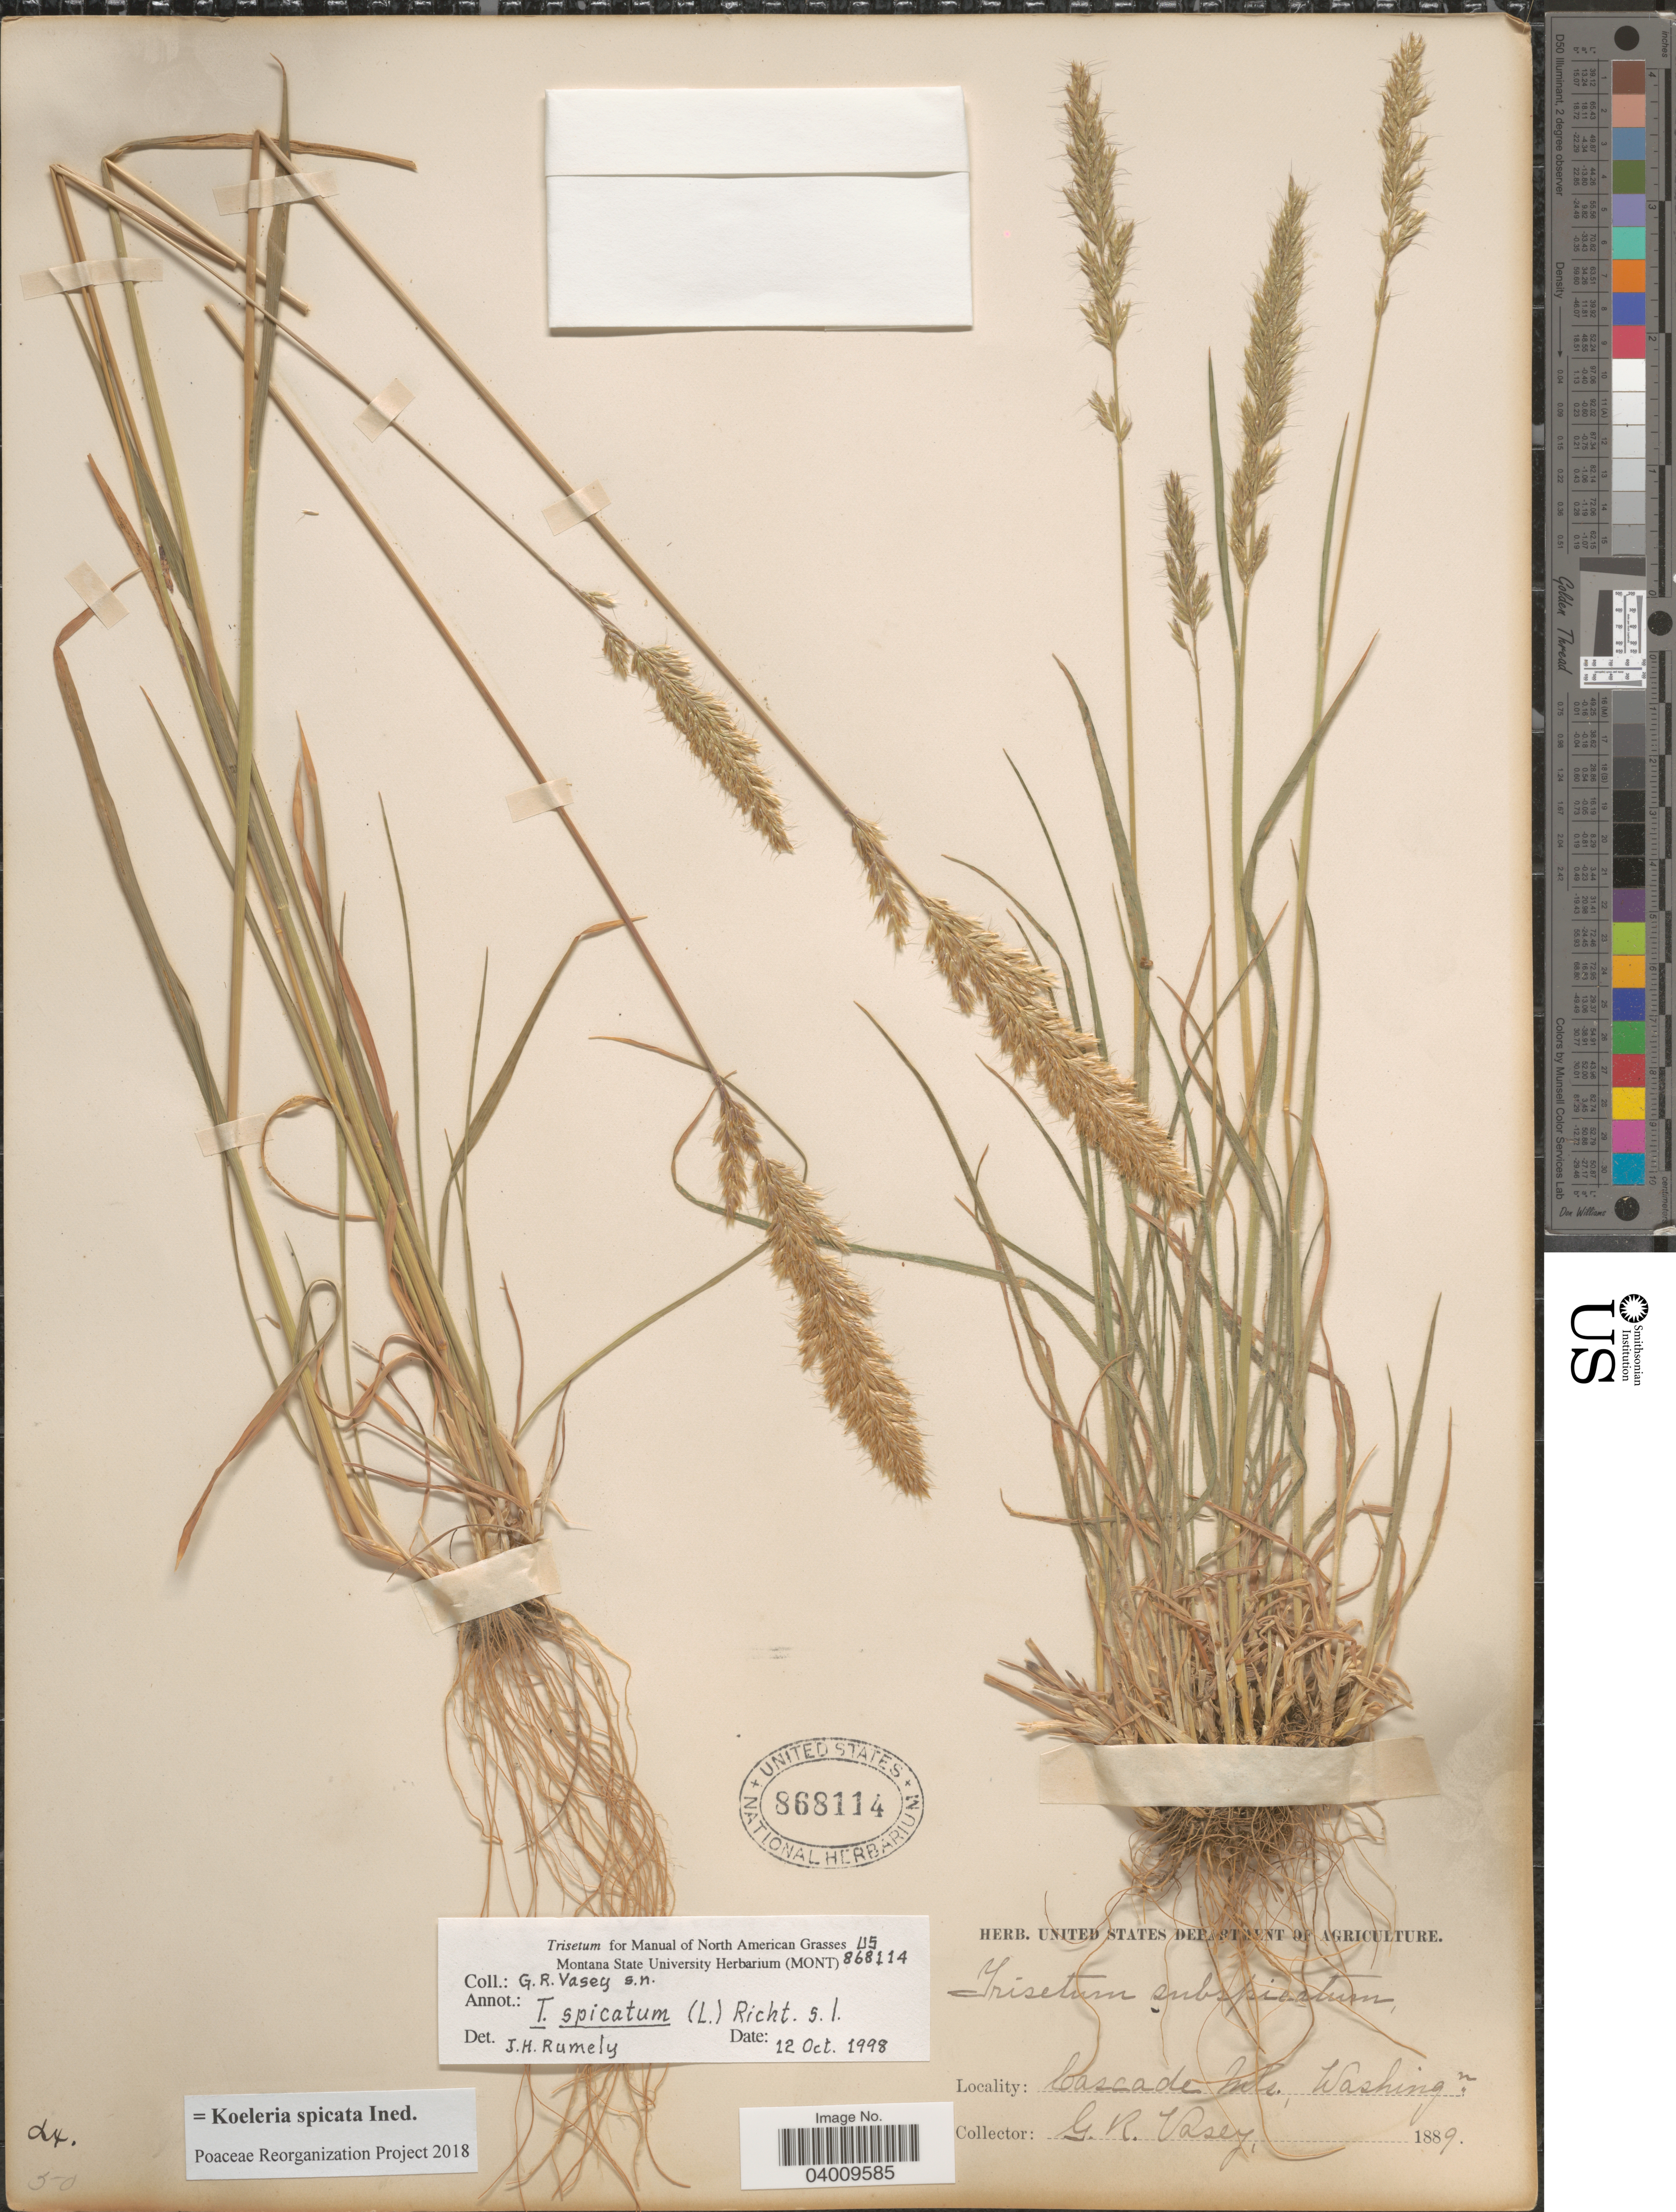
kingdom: Plantae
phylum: Tracheophyta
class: Liliopsida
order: Poales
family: Poaceae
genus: Koeleria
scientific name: Koeleria spicata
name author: (L.) Barberá et al.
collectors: G. R. Vasey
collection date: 1889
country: United States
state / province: Washington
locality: Cascade Mts.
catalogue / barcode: US 868114